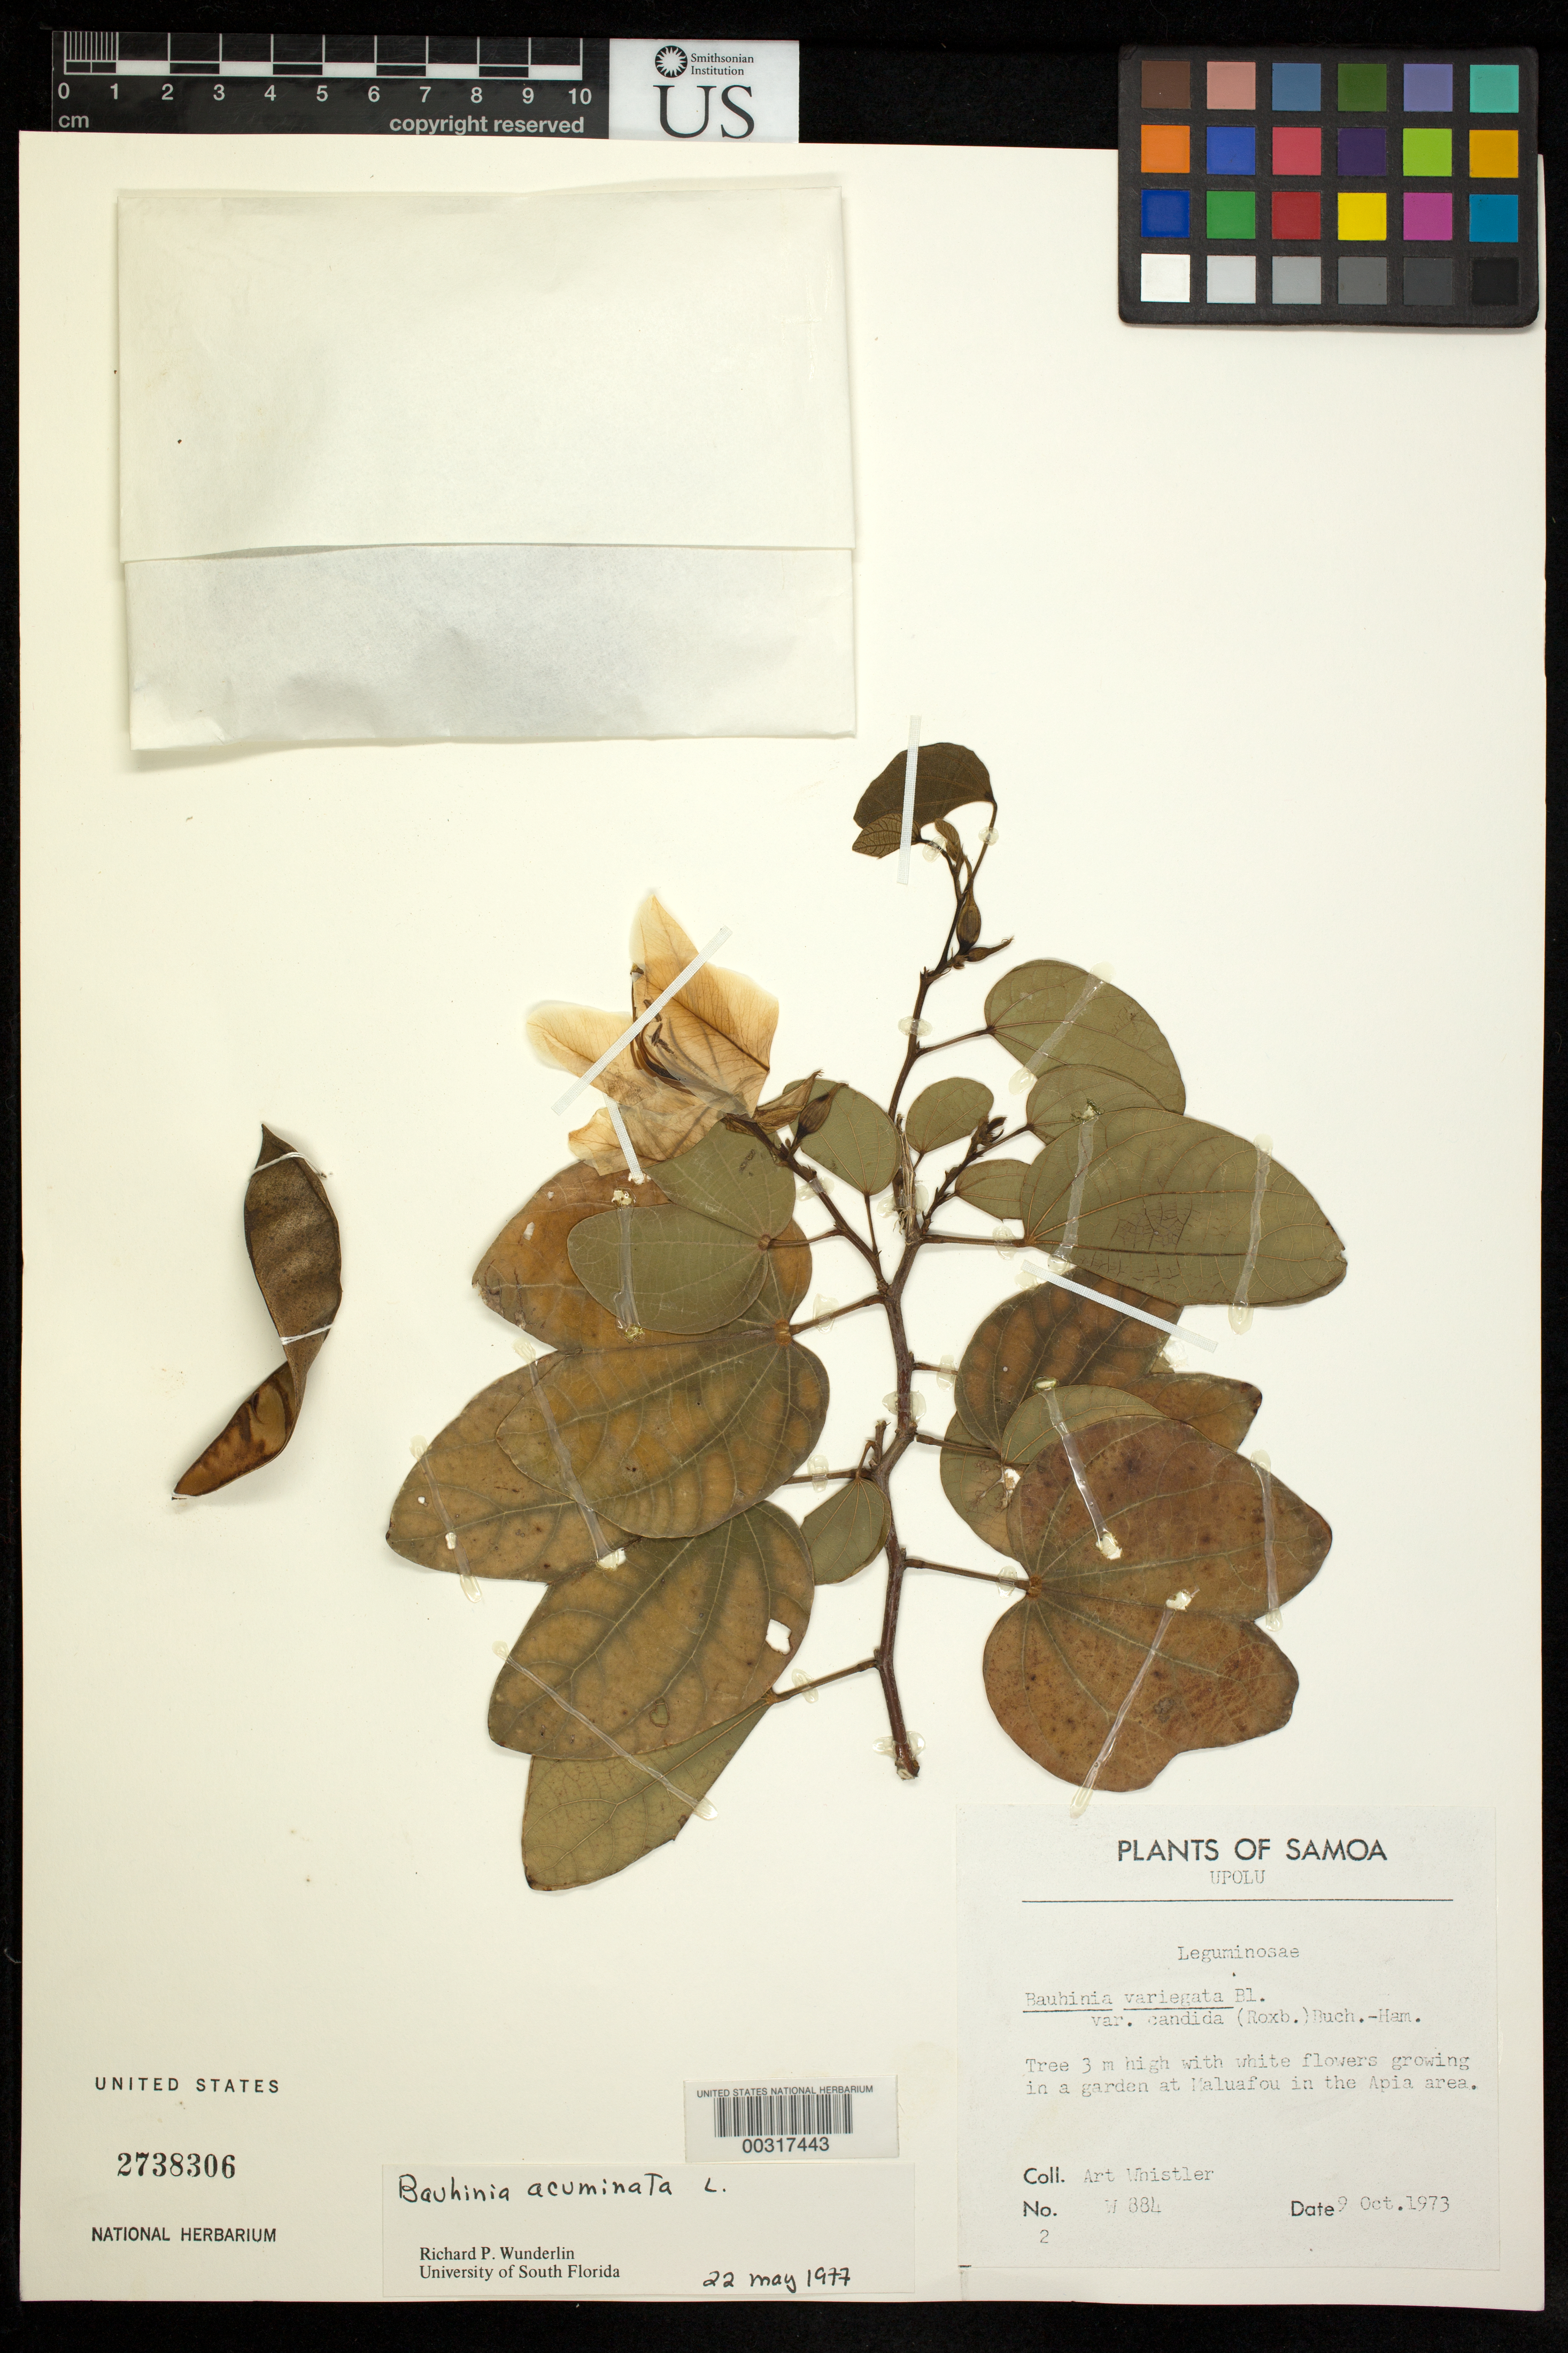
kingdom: Plantae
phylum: Tracheophyta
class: Magnoliopsida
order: Fabales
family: Fabaceae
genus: Bauhinia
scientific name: Bauhinia acuminata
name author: L.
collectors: A. Whistler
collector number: W884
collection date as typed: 09 Oct 1973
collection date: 1973-10-09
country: Samoa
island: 'Upolu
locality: At maluafou in the apia area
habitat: Garden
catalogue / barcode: US 2738306